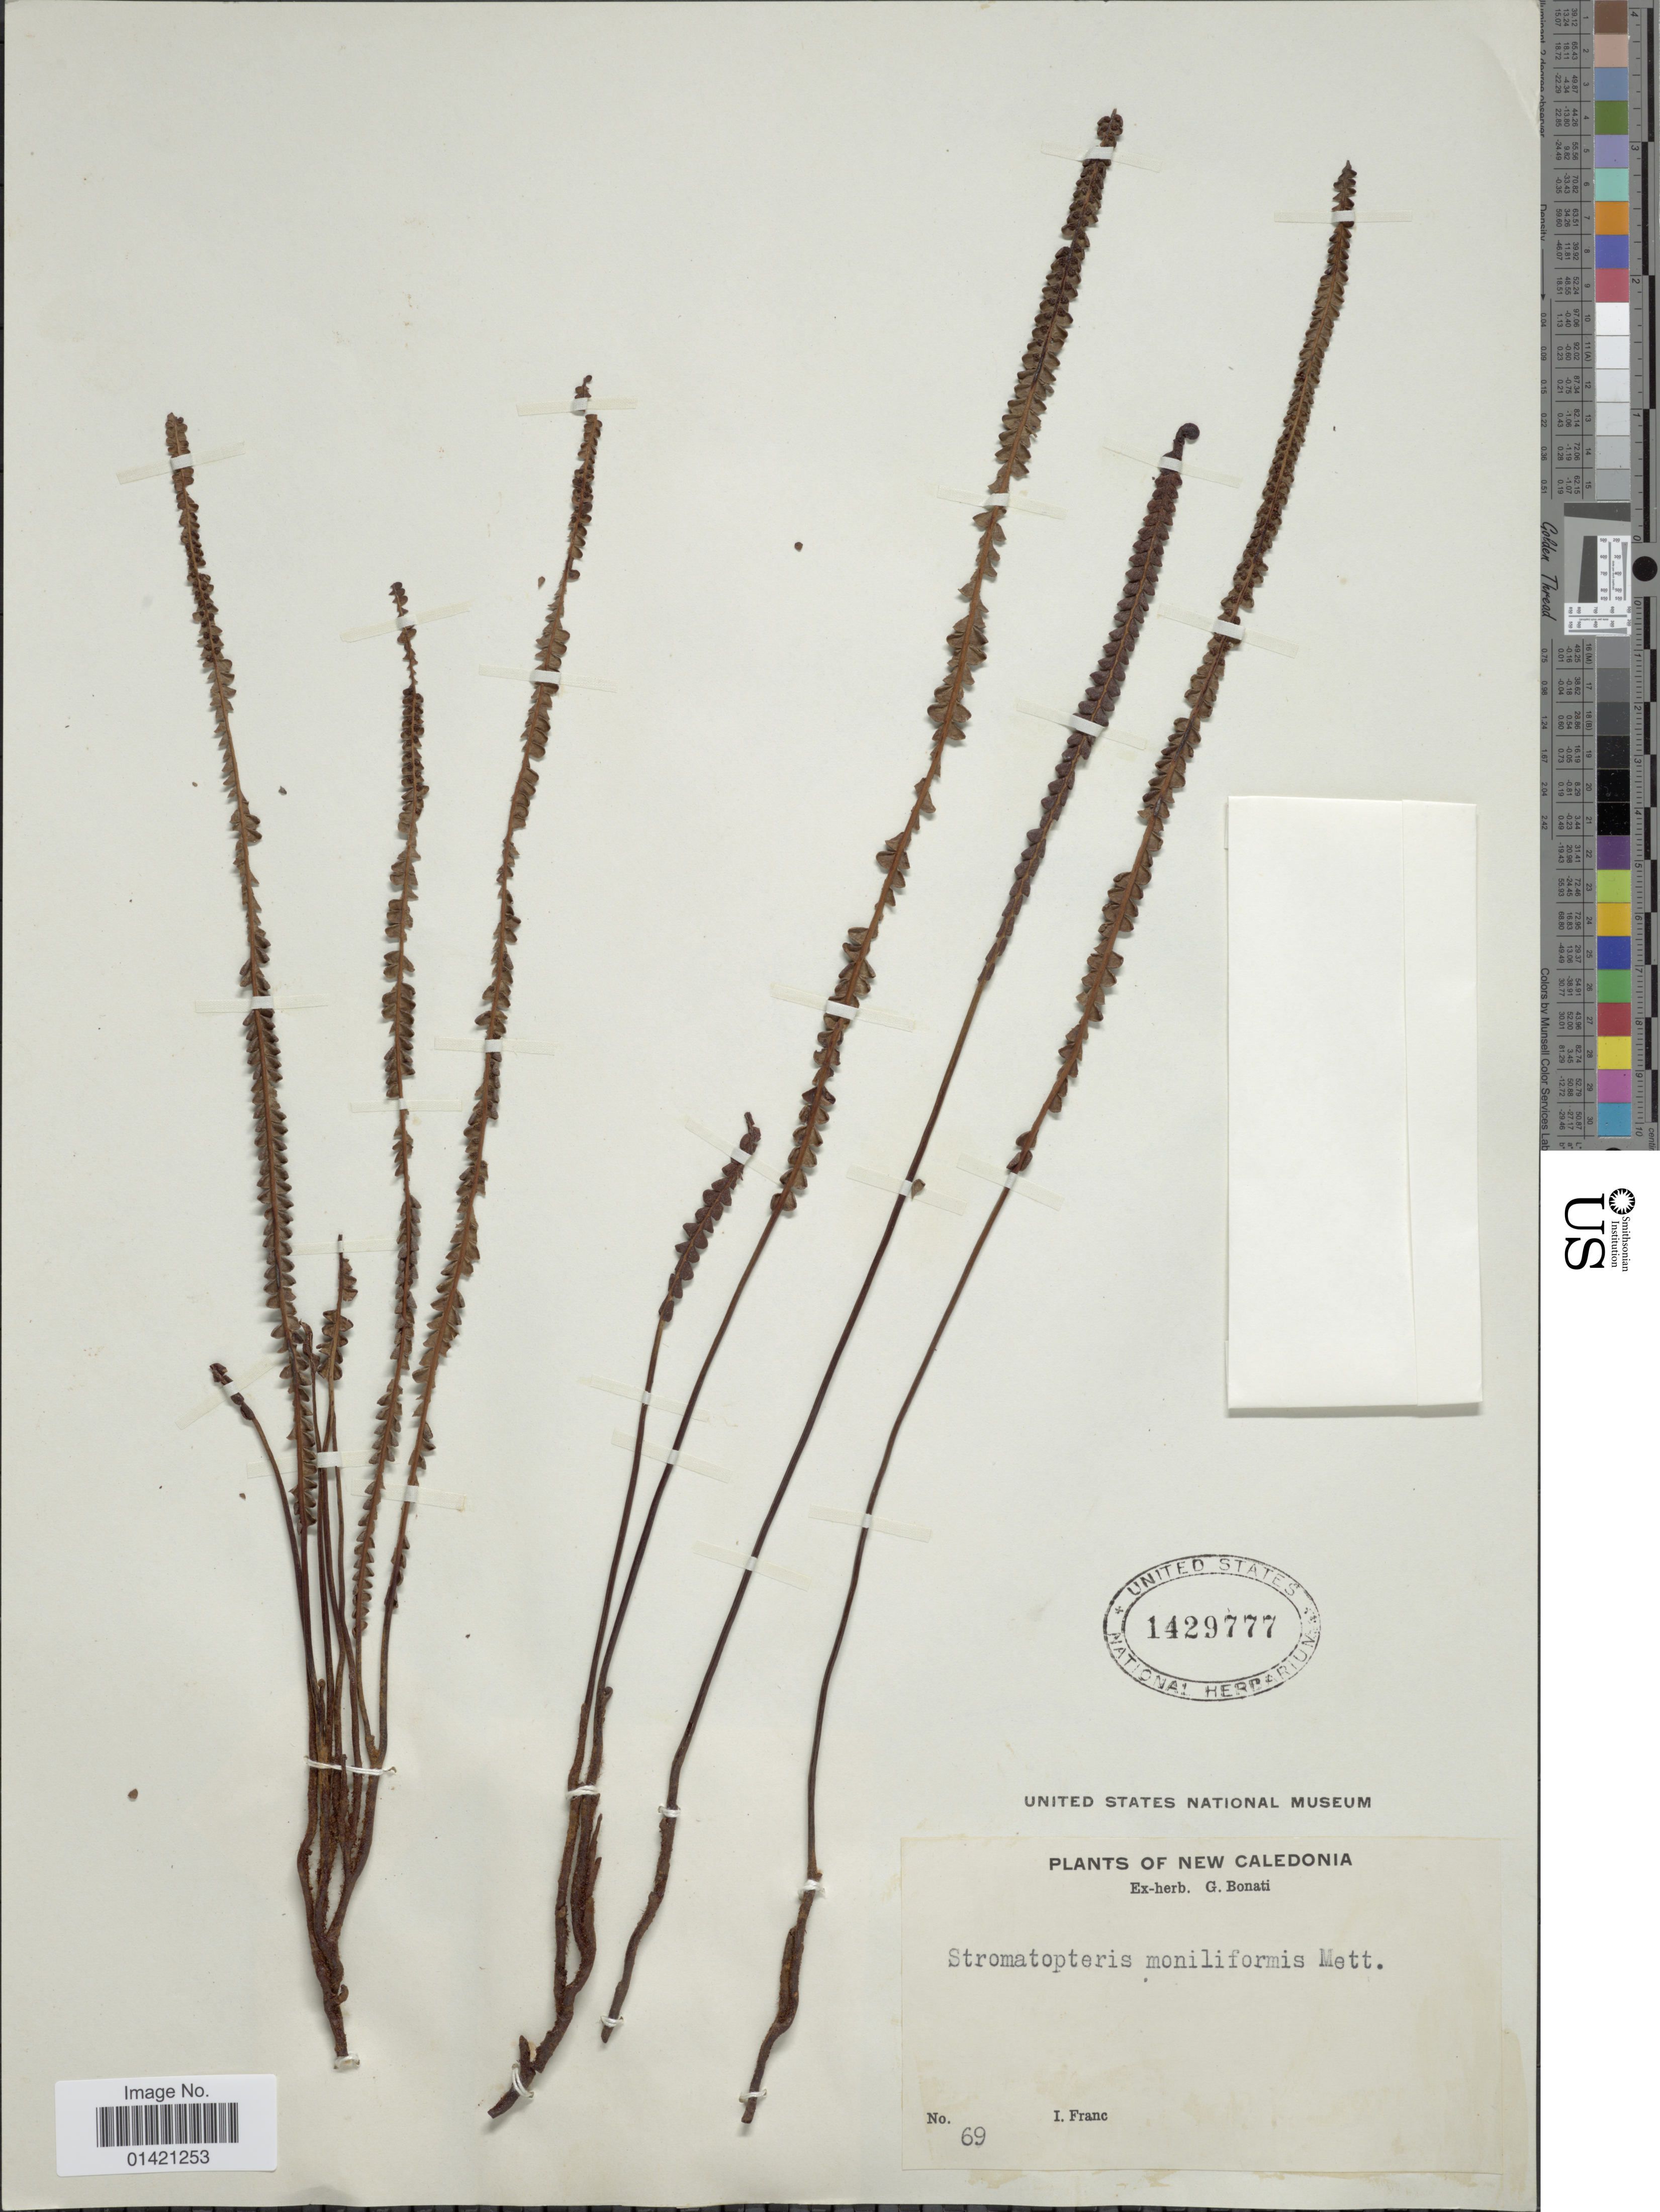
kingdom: Plantae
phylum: Tracheophyta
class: Polypodiopsida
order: Gleicheniales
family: Gleicheniaceae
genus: Stromatopteris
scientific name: Stromatopteris moniliformis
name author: Mett.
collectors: I. Franc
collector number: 69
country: New Caledonia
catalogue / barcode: US 1429777